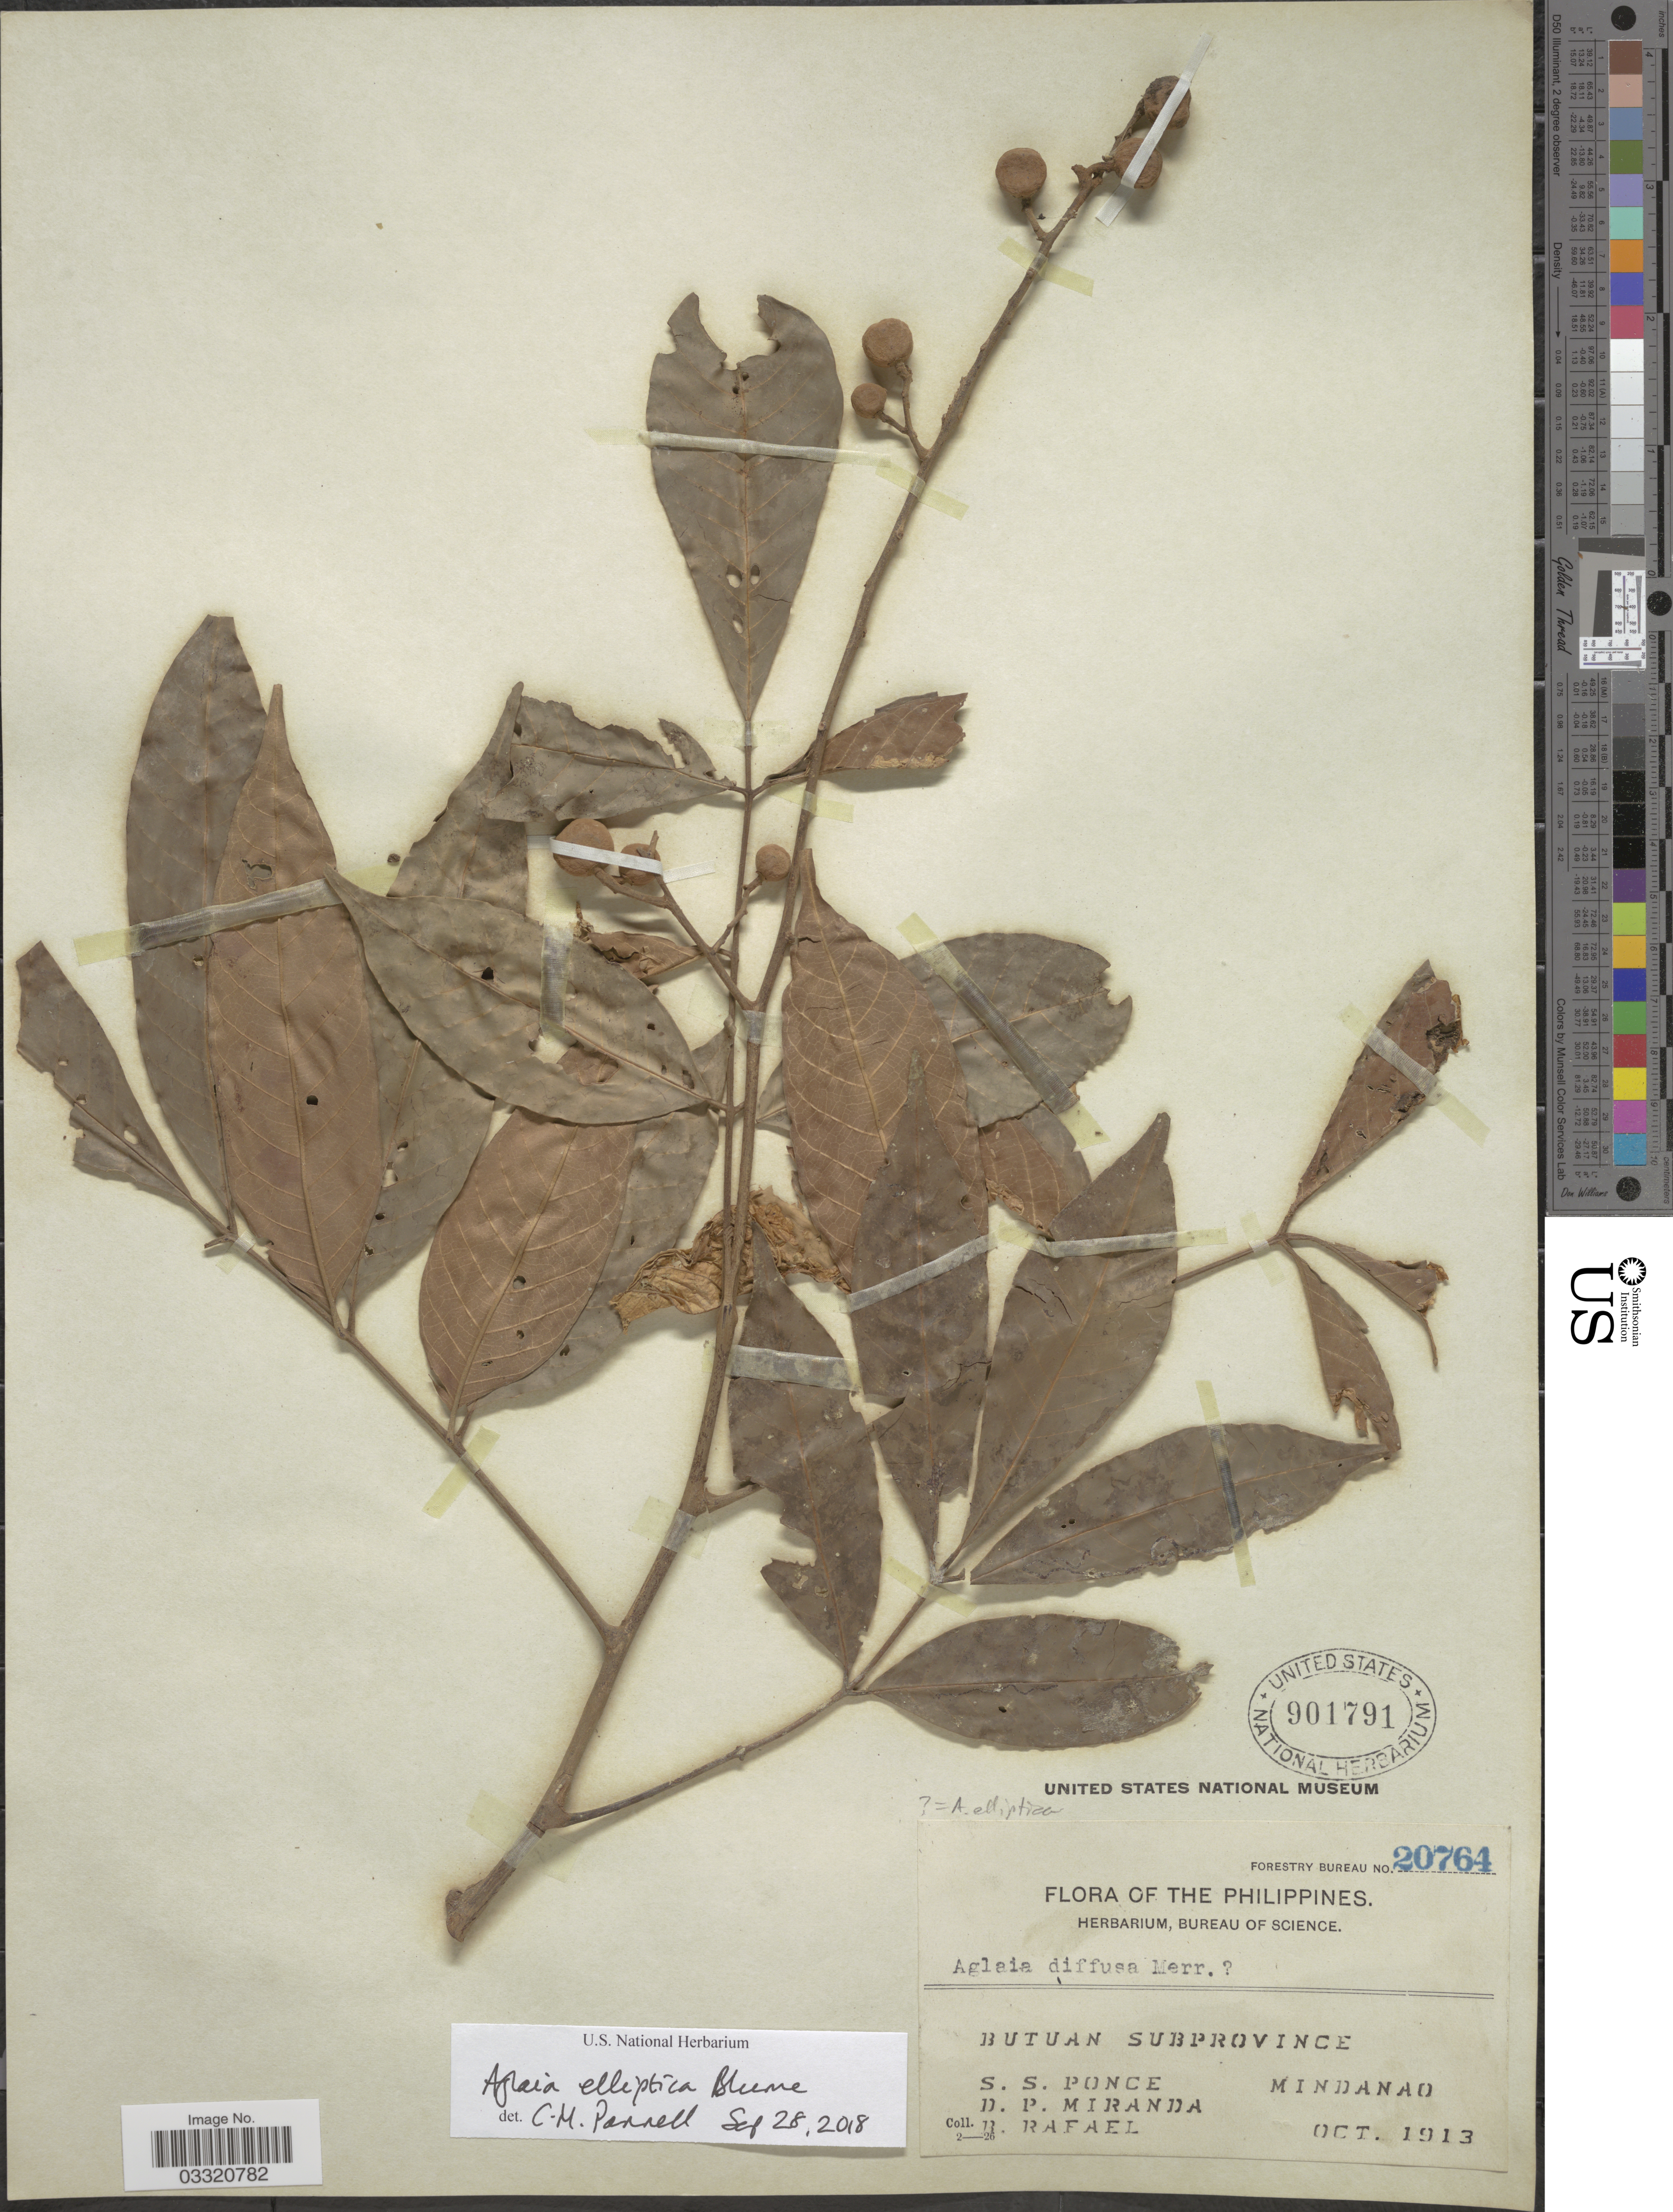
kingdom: Plantae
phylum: Tracheophyta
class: Magnoliopsida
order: Sapindales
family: Meliaceae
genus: Aglaia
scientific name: Aglaia elliptica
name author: Blume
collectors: S. Ponce, D. P. Miranda & B. Rafael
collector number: Forestry Bureau 20764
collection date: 1913-10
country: Philippines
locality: Butuan Subprovince, Mindanao.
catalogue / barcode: US 901791